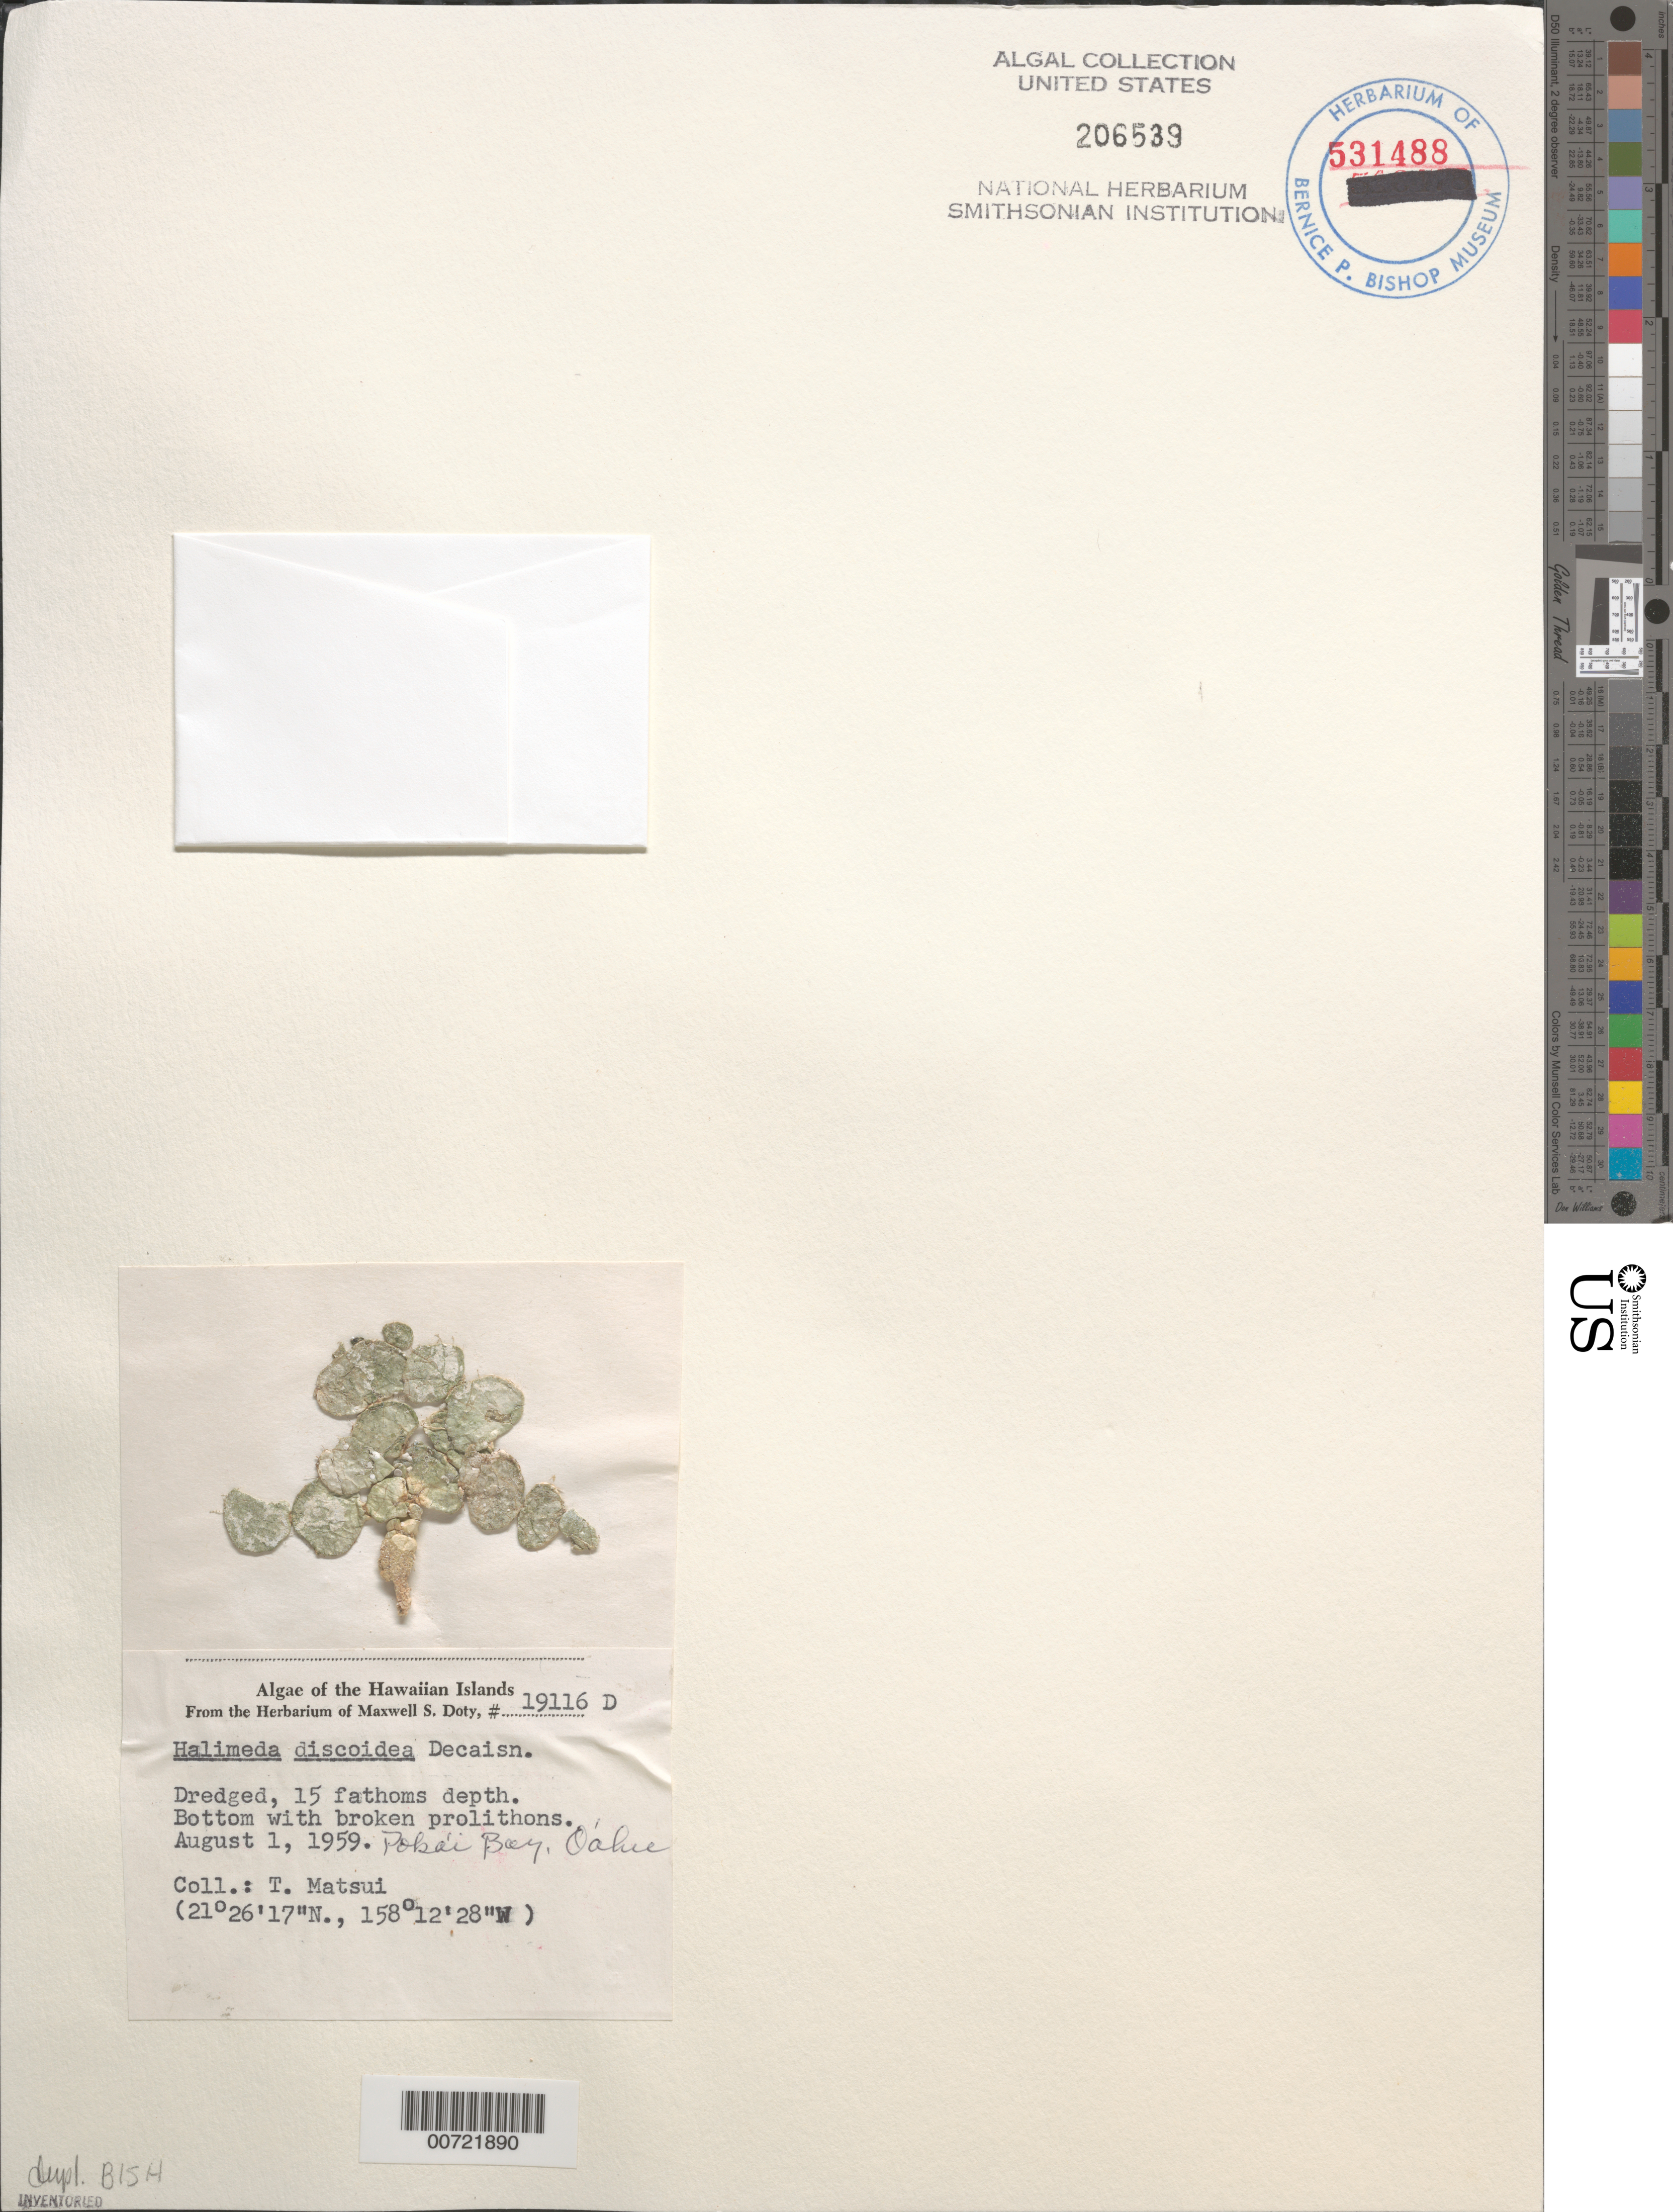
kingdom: Plantae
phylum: Chlorophyta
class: Ulvophyceae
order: Bryopsidales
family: Halimedaceae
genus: Halimeda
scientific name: Halimeda discoidea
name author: Decne.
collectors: T. Matsui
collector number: MSD 19116D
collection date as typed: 01 Aug 1959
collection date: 1959-08-01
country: United States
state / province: Hawaii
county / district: Honolulu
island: Oahu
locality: Pokai Bay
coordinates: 21 26' 17" N, 158 12' 28" W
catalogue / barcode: US 206539